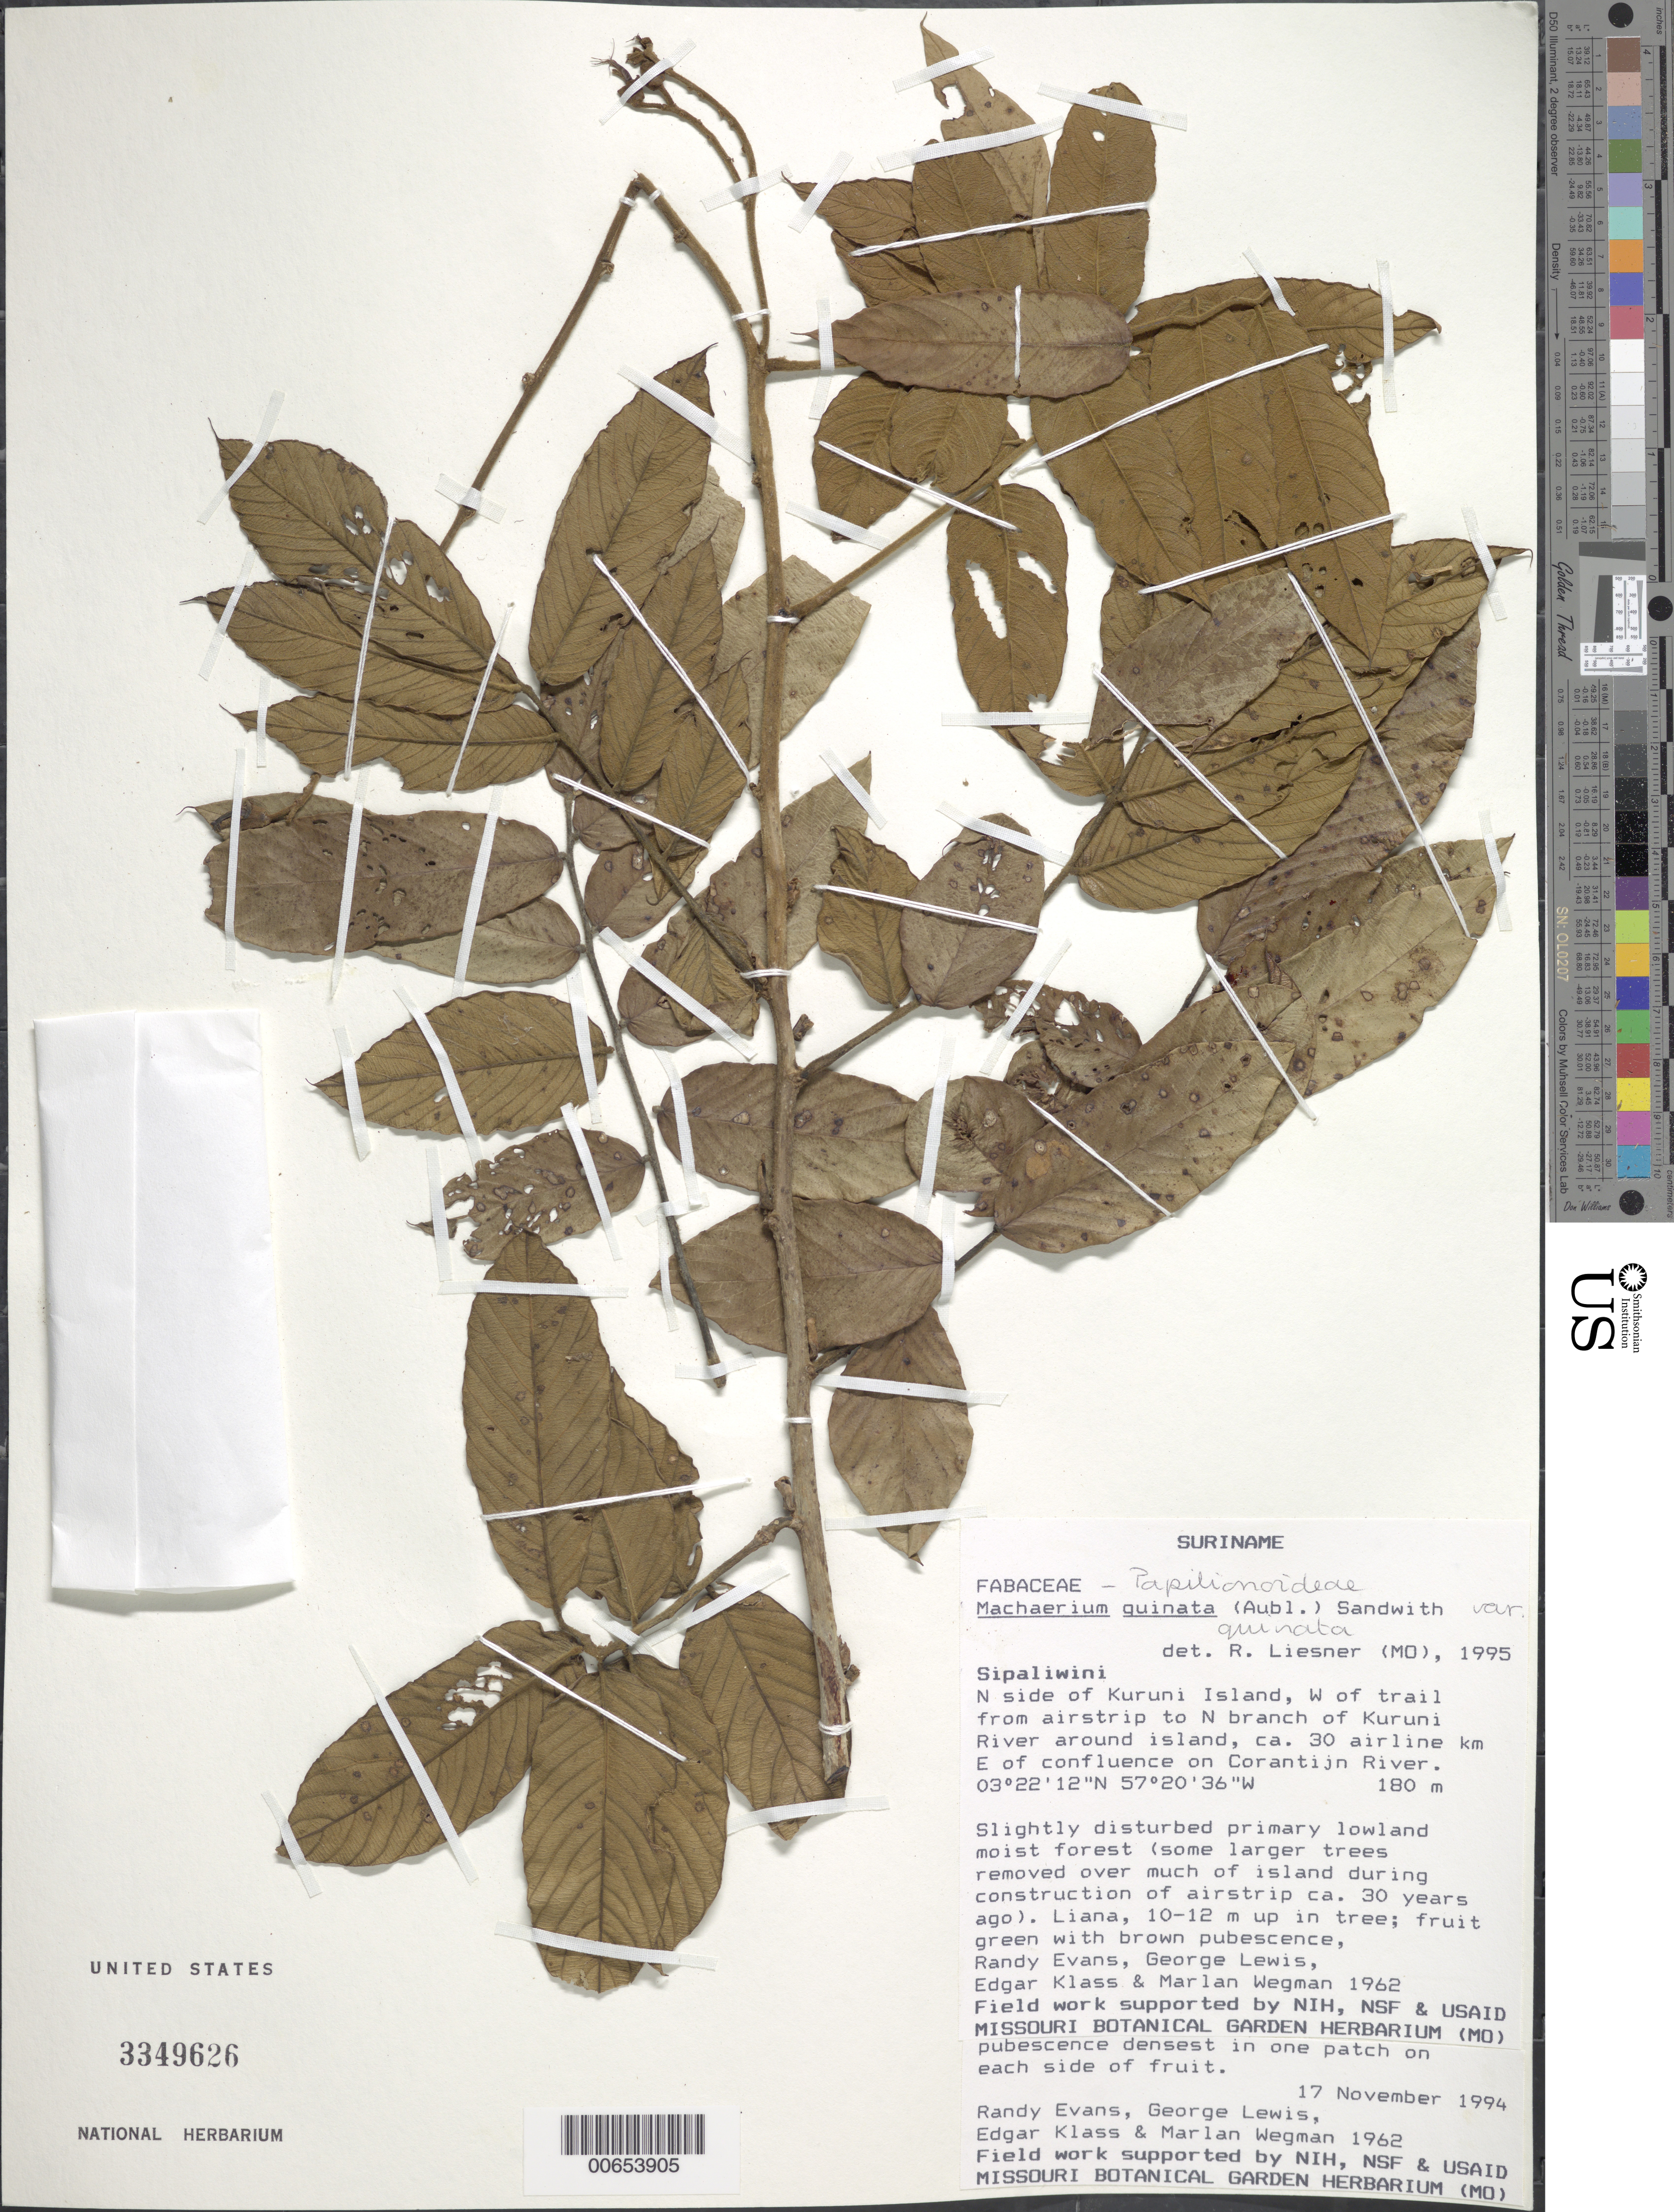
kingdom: Plantae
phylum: Tracheophyta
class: Magnoliopsida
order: Fabales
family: Fabaceae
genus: Machaerium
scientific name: Machaerium quinatum var. quinatum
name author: (Aubl.) Sandwith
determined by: Liesner, R. L.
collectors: R. Evans, G. Lewis, E. Klass & M. Wegman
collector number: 1962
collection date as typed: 17-Nov-94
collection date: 1994-11-17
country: Suriname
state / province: Sipaliwini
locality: Kuruni Island, N side, W of trail from airstrip to N branch of Kuruni R., ca 30 airline km E of confluence on Corantijn R.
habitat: Slightly disturbed primary lowland moist forest (some larger trees removed over much of island during construction of airstrip ca 30 years ago)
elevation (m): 180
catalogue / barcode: US 3349626